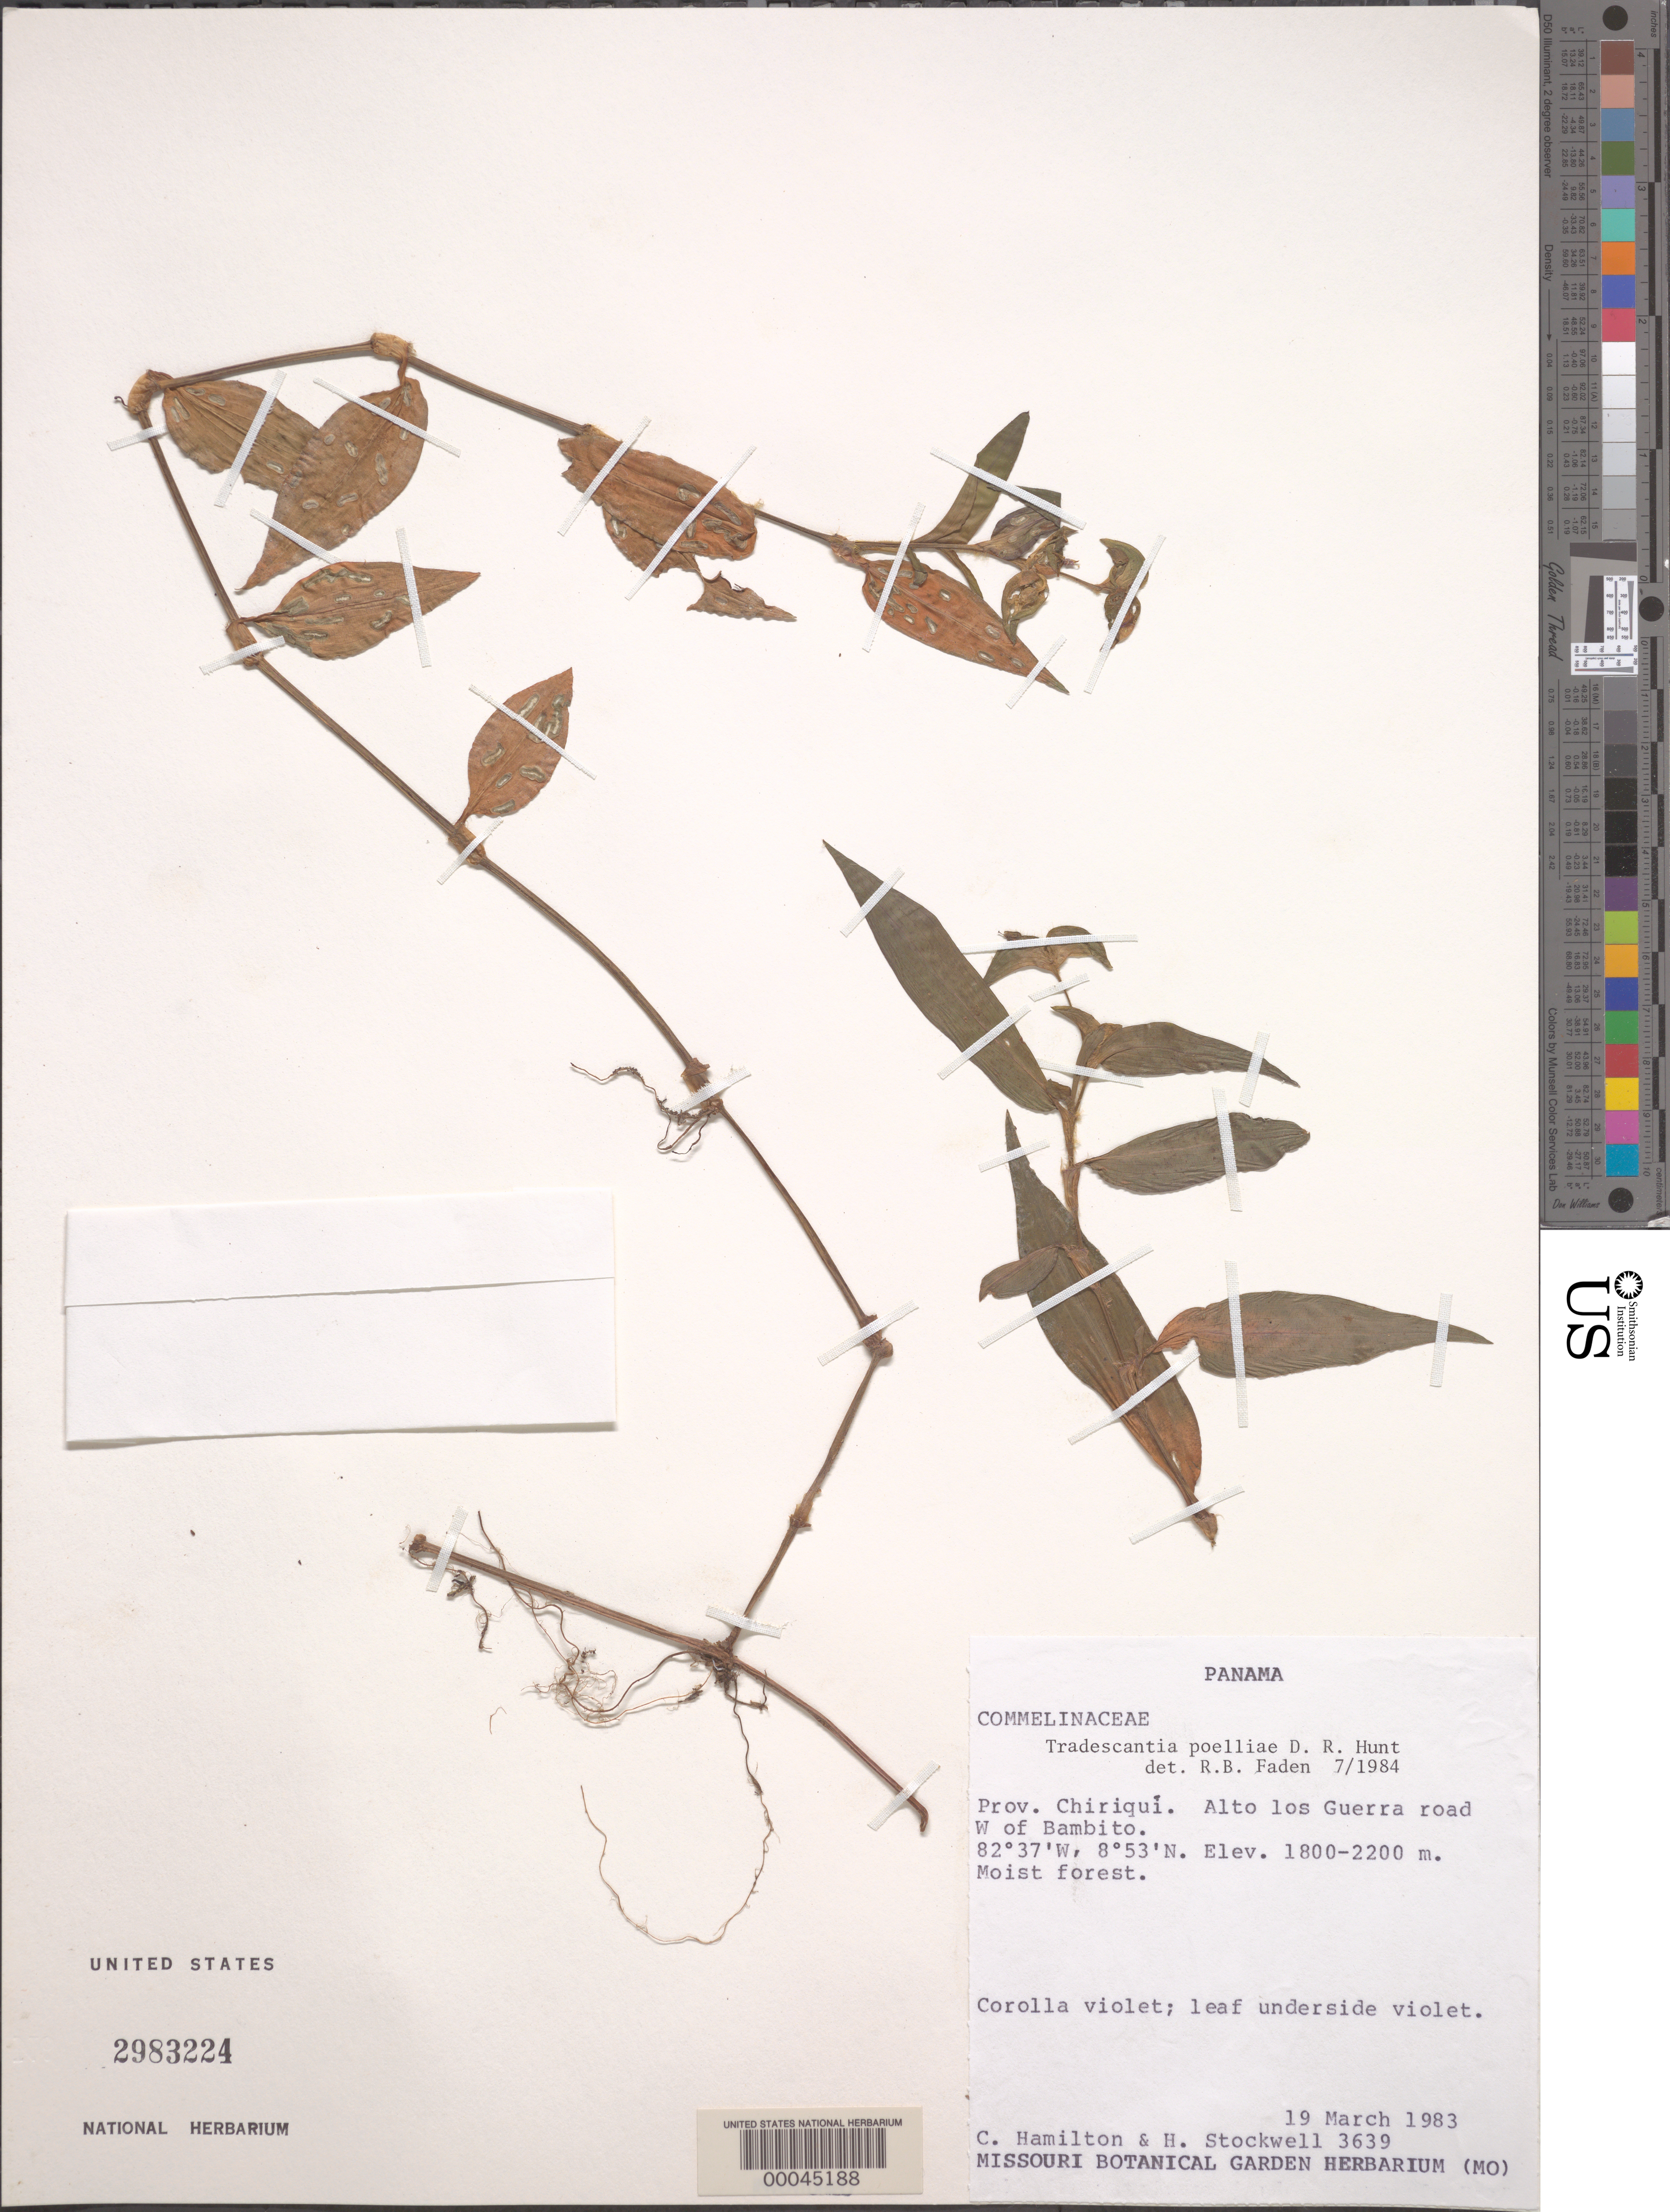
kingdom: Plantae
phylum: Tracheophyta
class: Liliopsida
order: Commelinales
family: Commelinaceae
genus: Tradescantia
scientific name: Tradescantia poelliae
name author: D.R. Hunt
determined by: Faden, Robert B., (US), Smithsonian Institution - National Museum of Natural History (UNITED STATES)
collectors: C. Hamilton & H. Stockwell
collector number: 3639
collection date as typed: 19 Mar 1983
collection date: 1983-03-19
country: Panama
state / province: Chiriquí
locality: Alto los Guerra, W of Bambito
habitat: Moist forest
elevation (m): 1800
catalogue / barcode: US 2983224